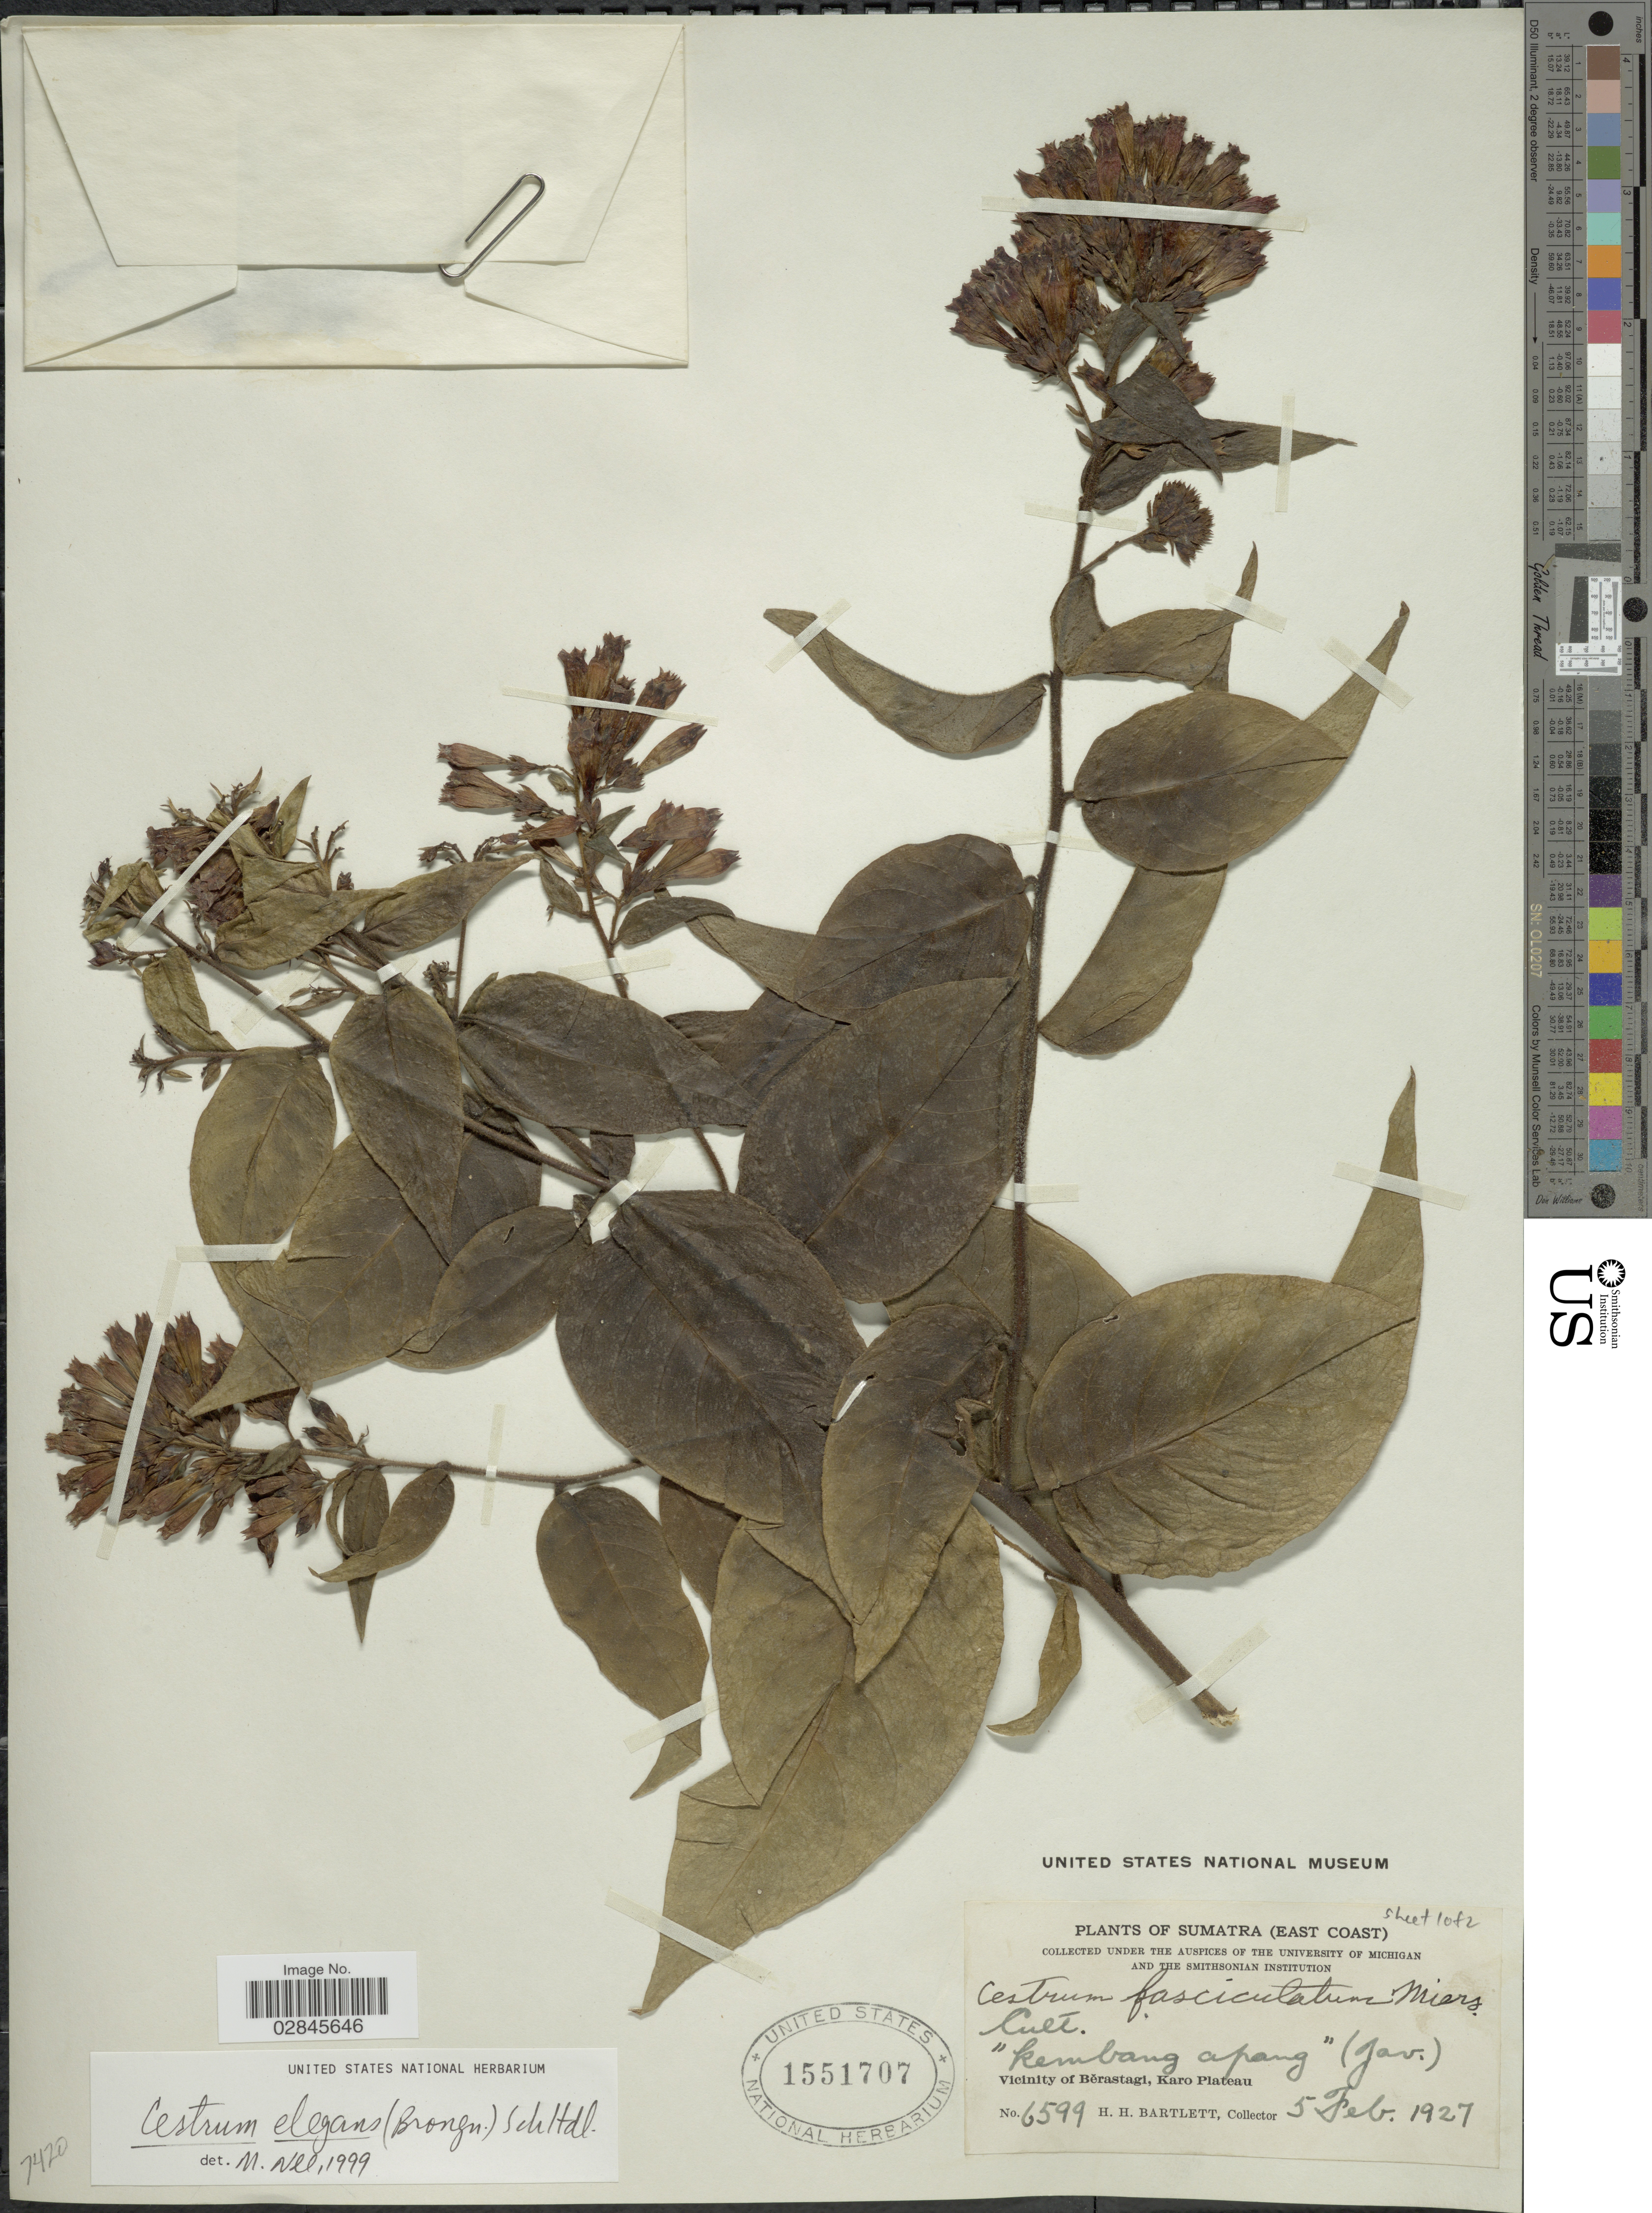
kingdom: Plantae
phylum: Tracheophyta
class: Magnoliopsida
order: Solanales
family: Solanaceae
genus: Cestrum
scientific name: Cestrum elegans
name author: (Brongn.) Schltdl.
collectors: H. H. Bartlett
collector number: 6599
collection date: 1927-02-05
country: Indonesia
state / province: Sumatra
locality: (East Coast). Vicinity of Berastagi, Karo Plateau.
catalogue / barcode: US 1551707